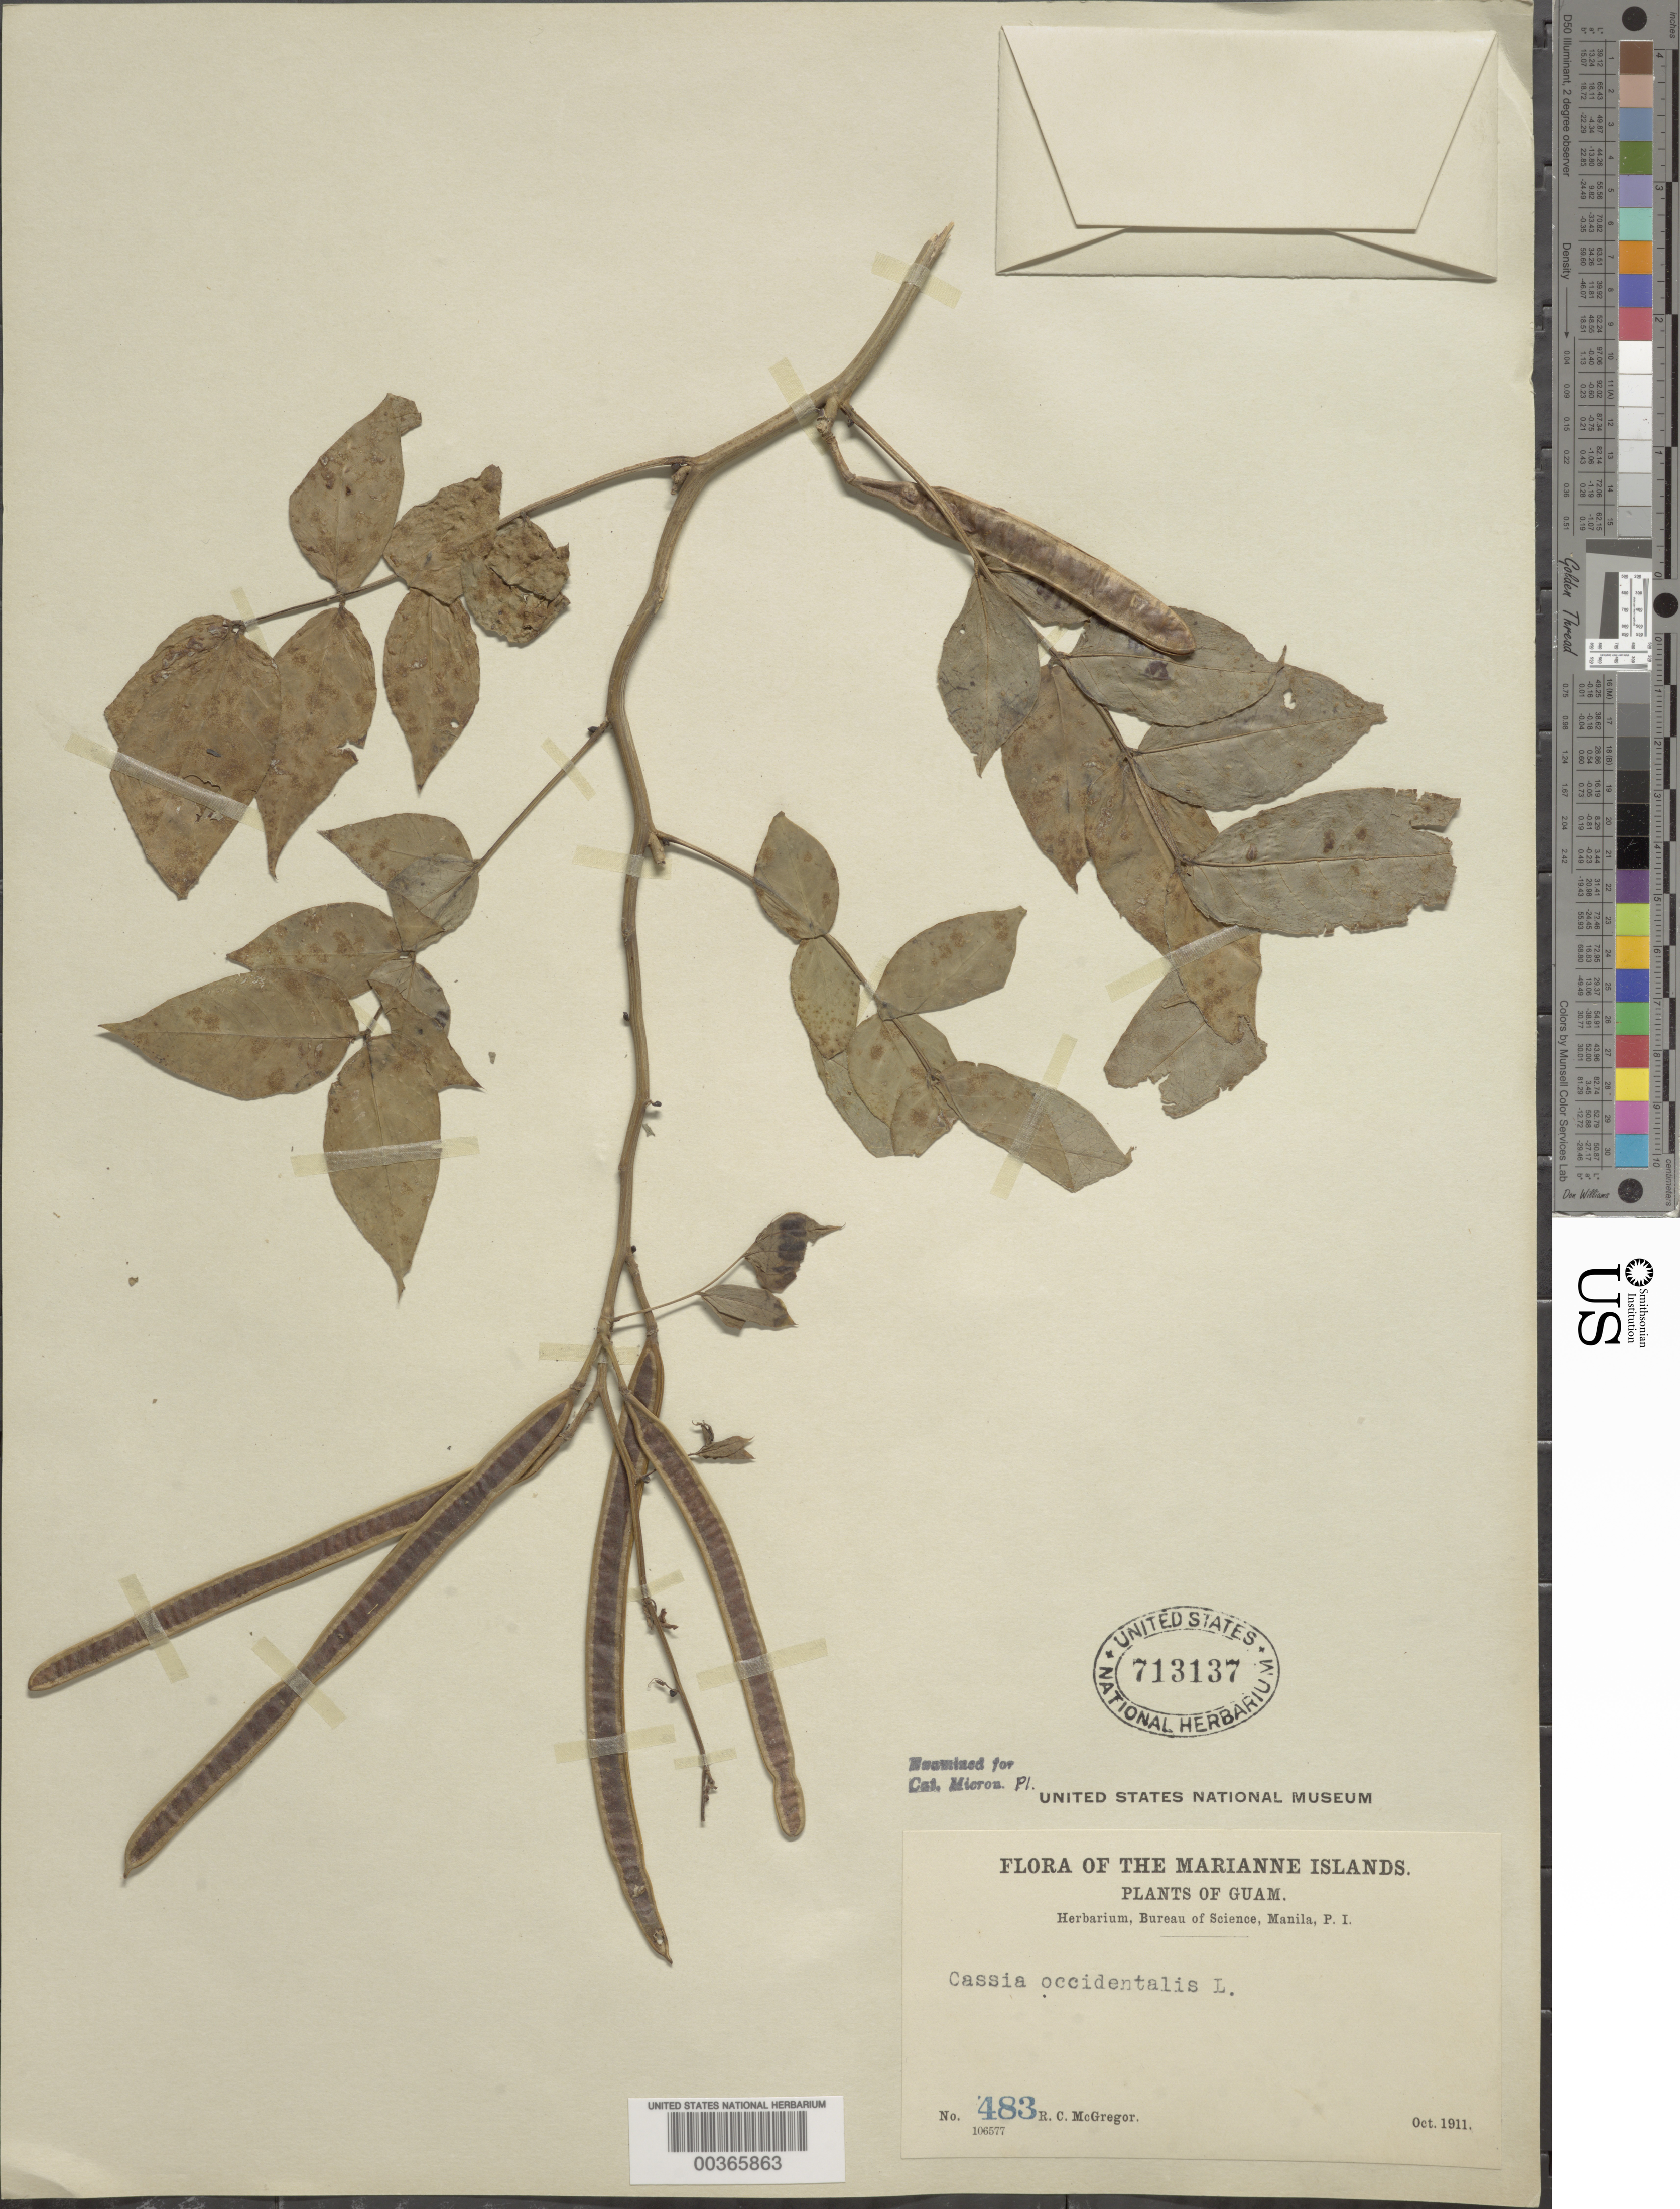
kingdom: Plantae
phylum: Tracheophyta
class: Magnoliopsida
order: Fabales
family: Fabaceae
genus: Senna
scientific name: Senna occidentalis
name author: (L.) Link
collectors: R. C. McGregor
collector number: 483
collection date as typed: Oct 1911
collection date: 1911-10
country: Guam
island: Guam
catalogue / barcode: US 713137